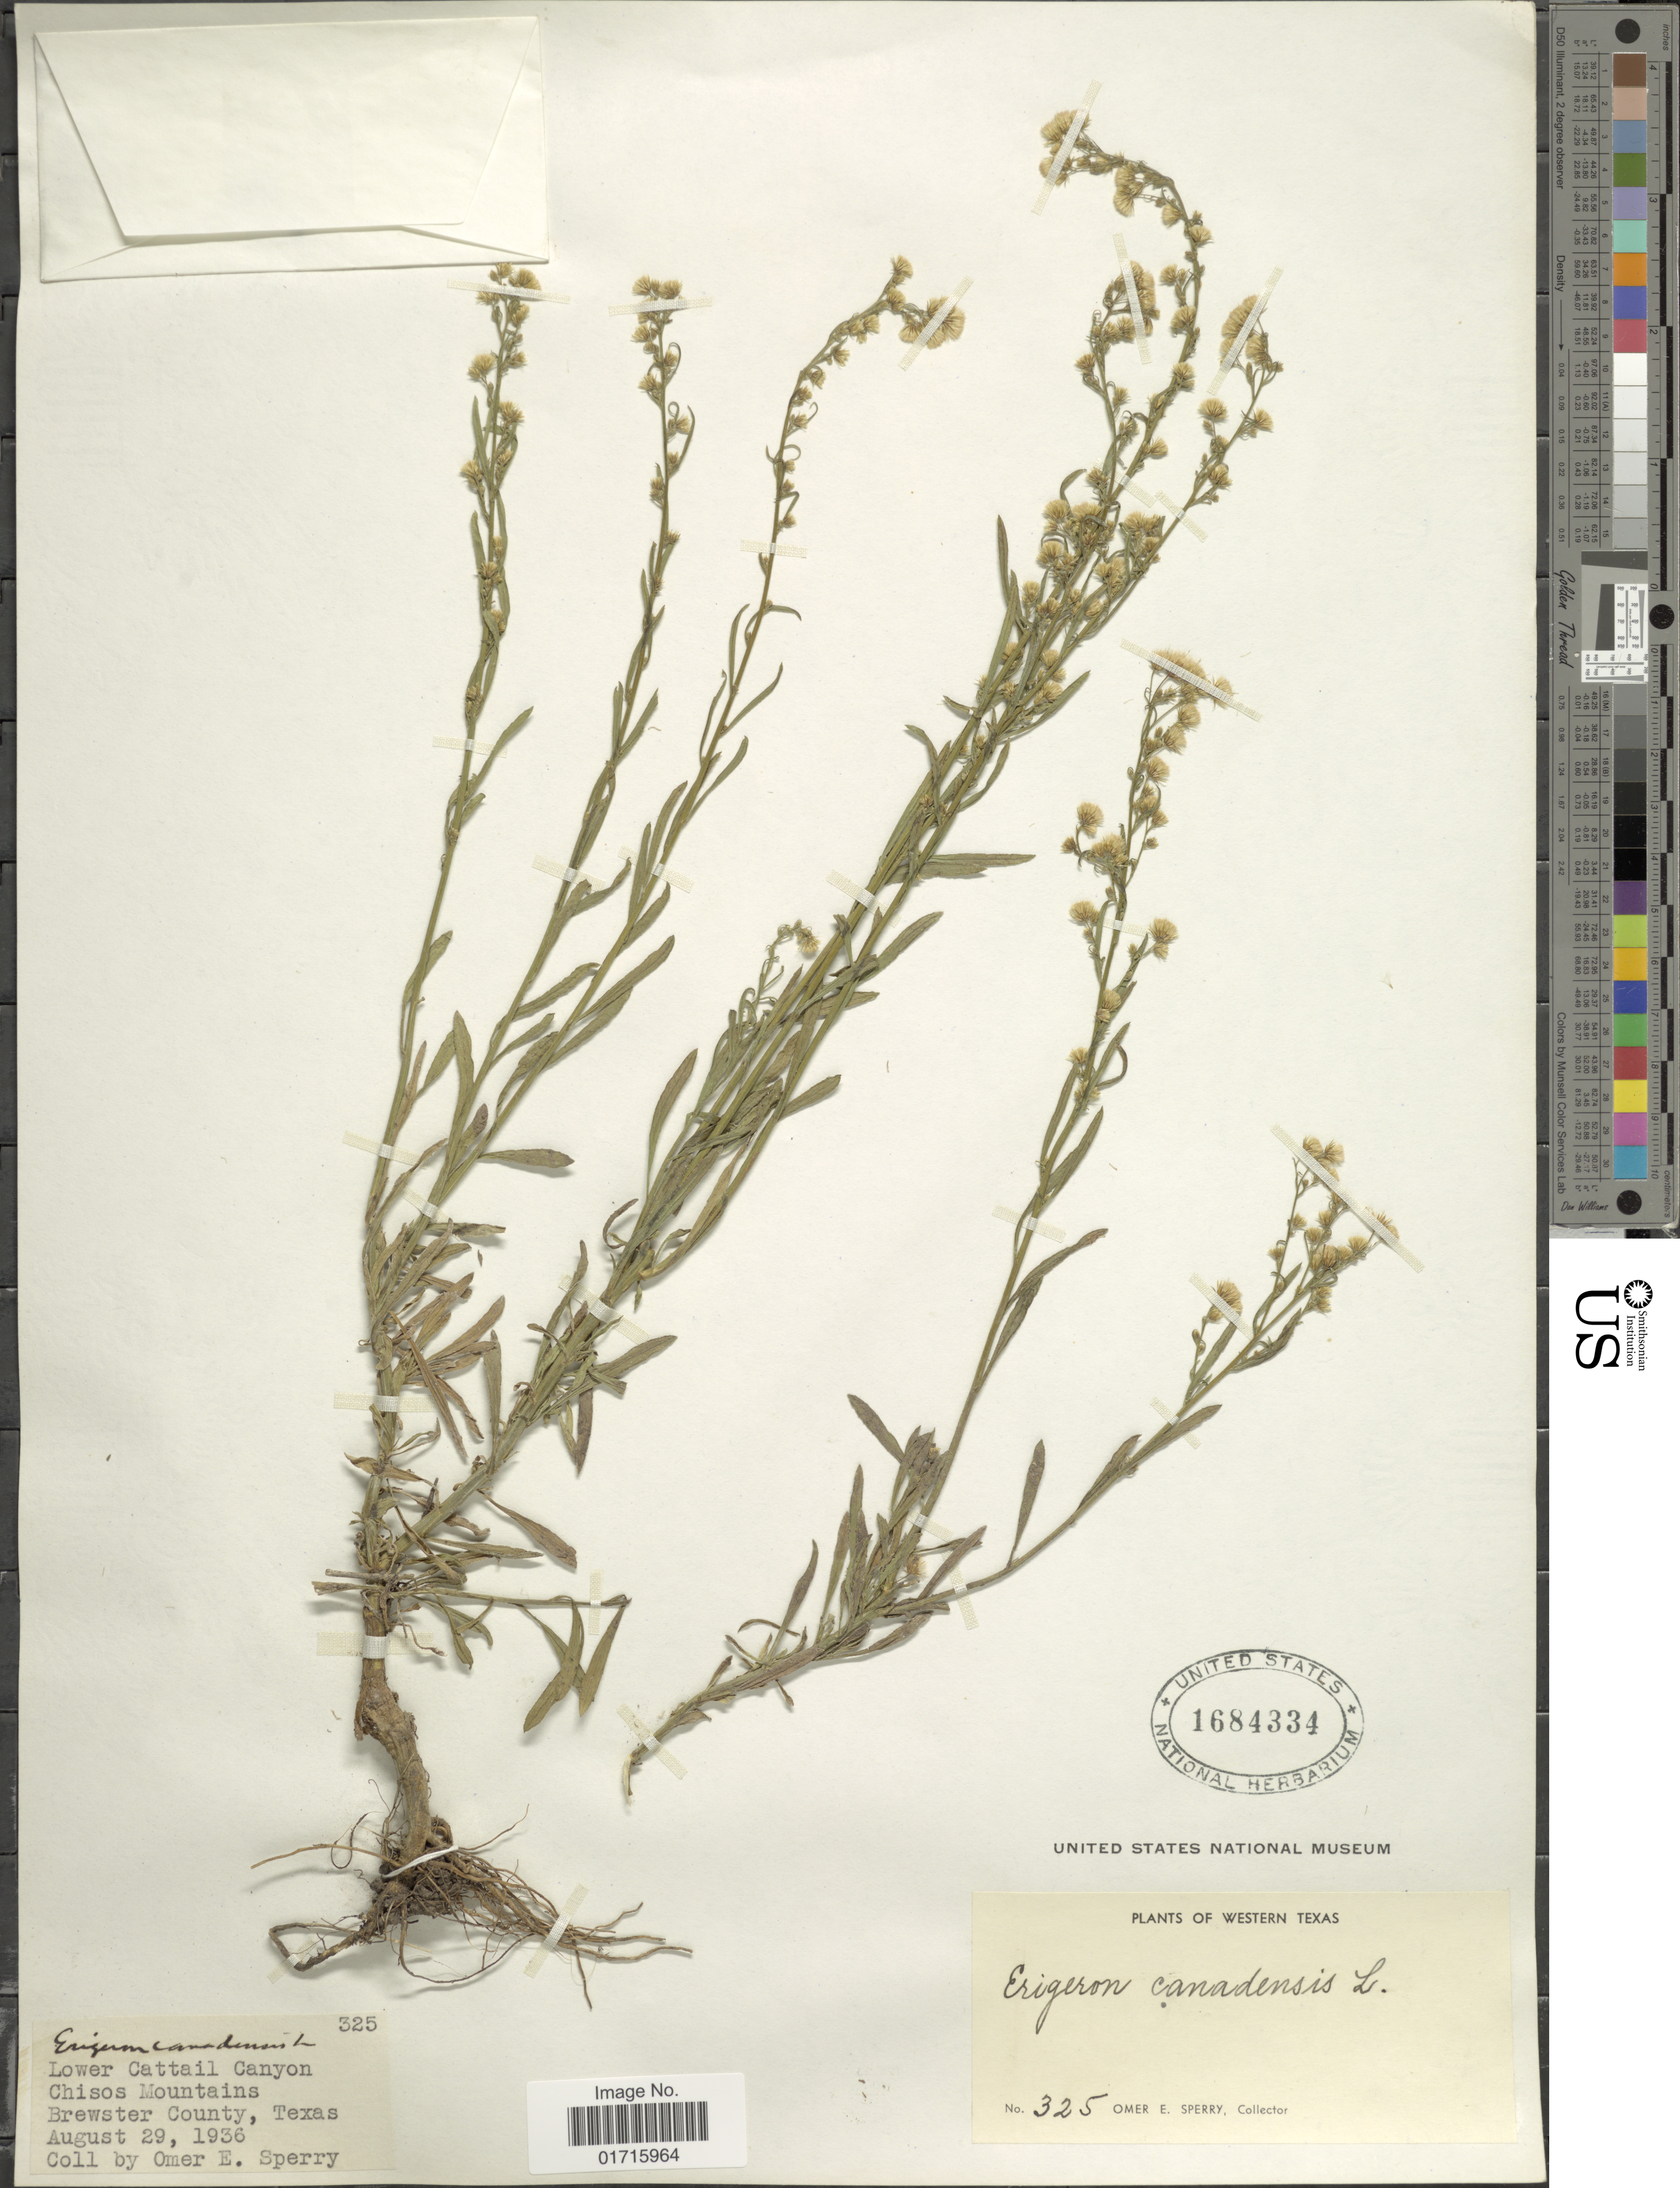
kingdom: Plantae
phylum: Tracheophyta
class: Magnoliopsida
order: Asterales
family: Asteraceae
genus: Conyza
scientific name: Conyza canadensis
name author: (L.) Cronq.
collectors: O. E. Sperry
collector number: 325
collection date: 1936-08-29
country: United States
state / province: Texas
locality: Western Texas. Lower Cattail Canyon. Chisos Mountains. Brewster County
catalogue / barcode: US 1684334